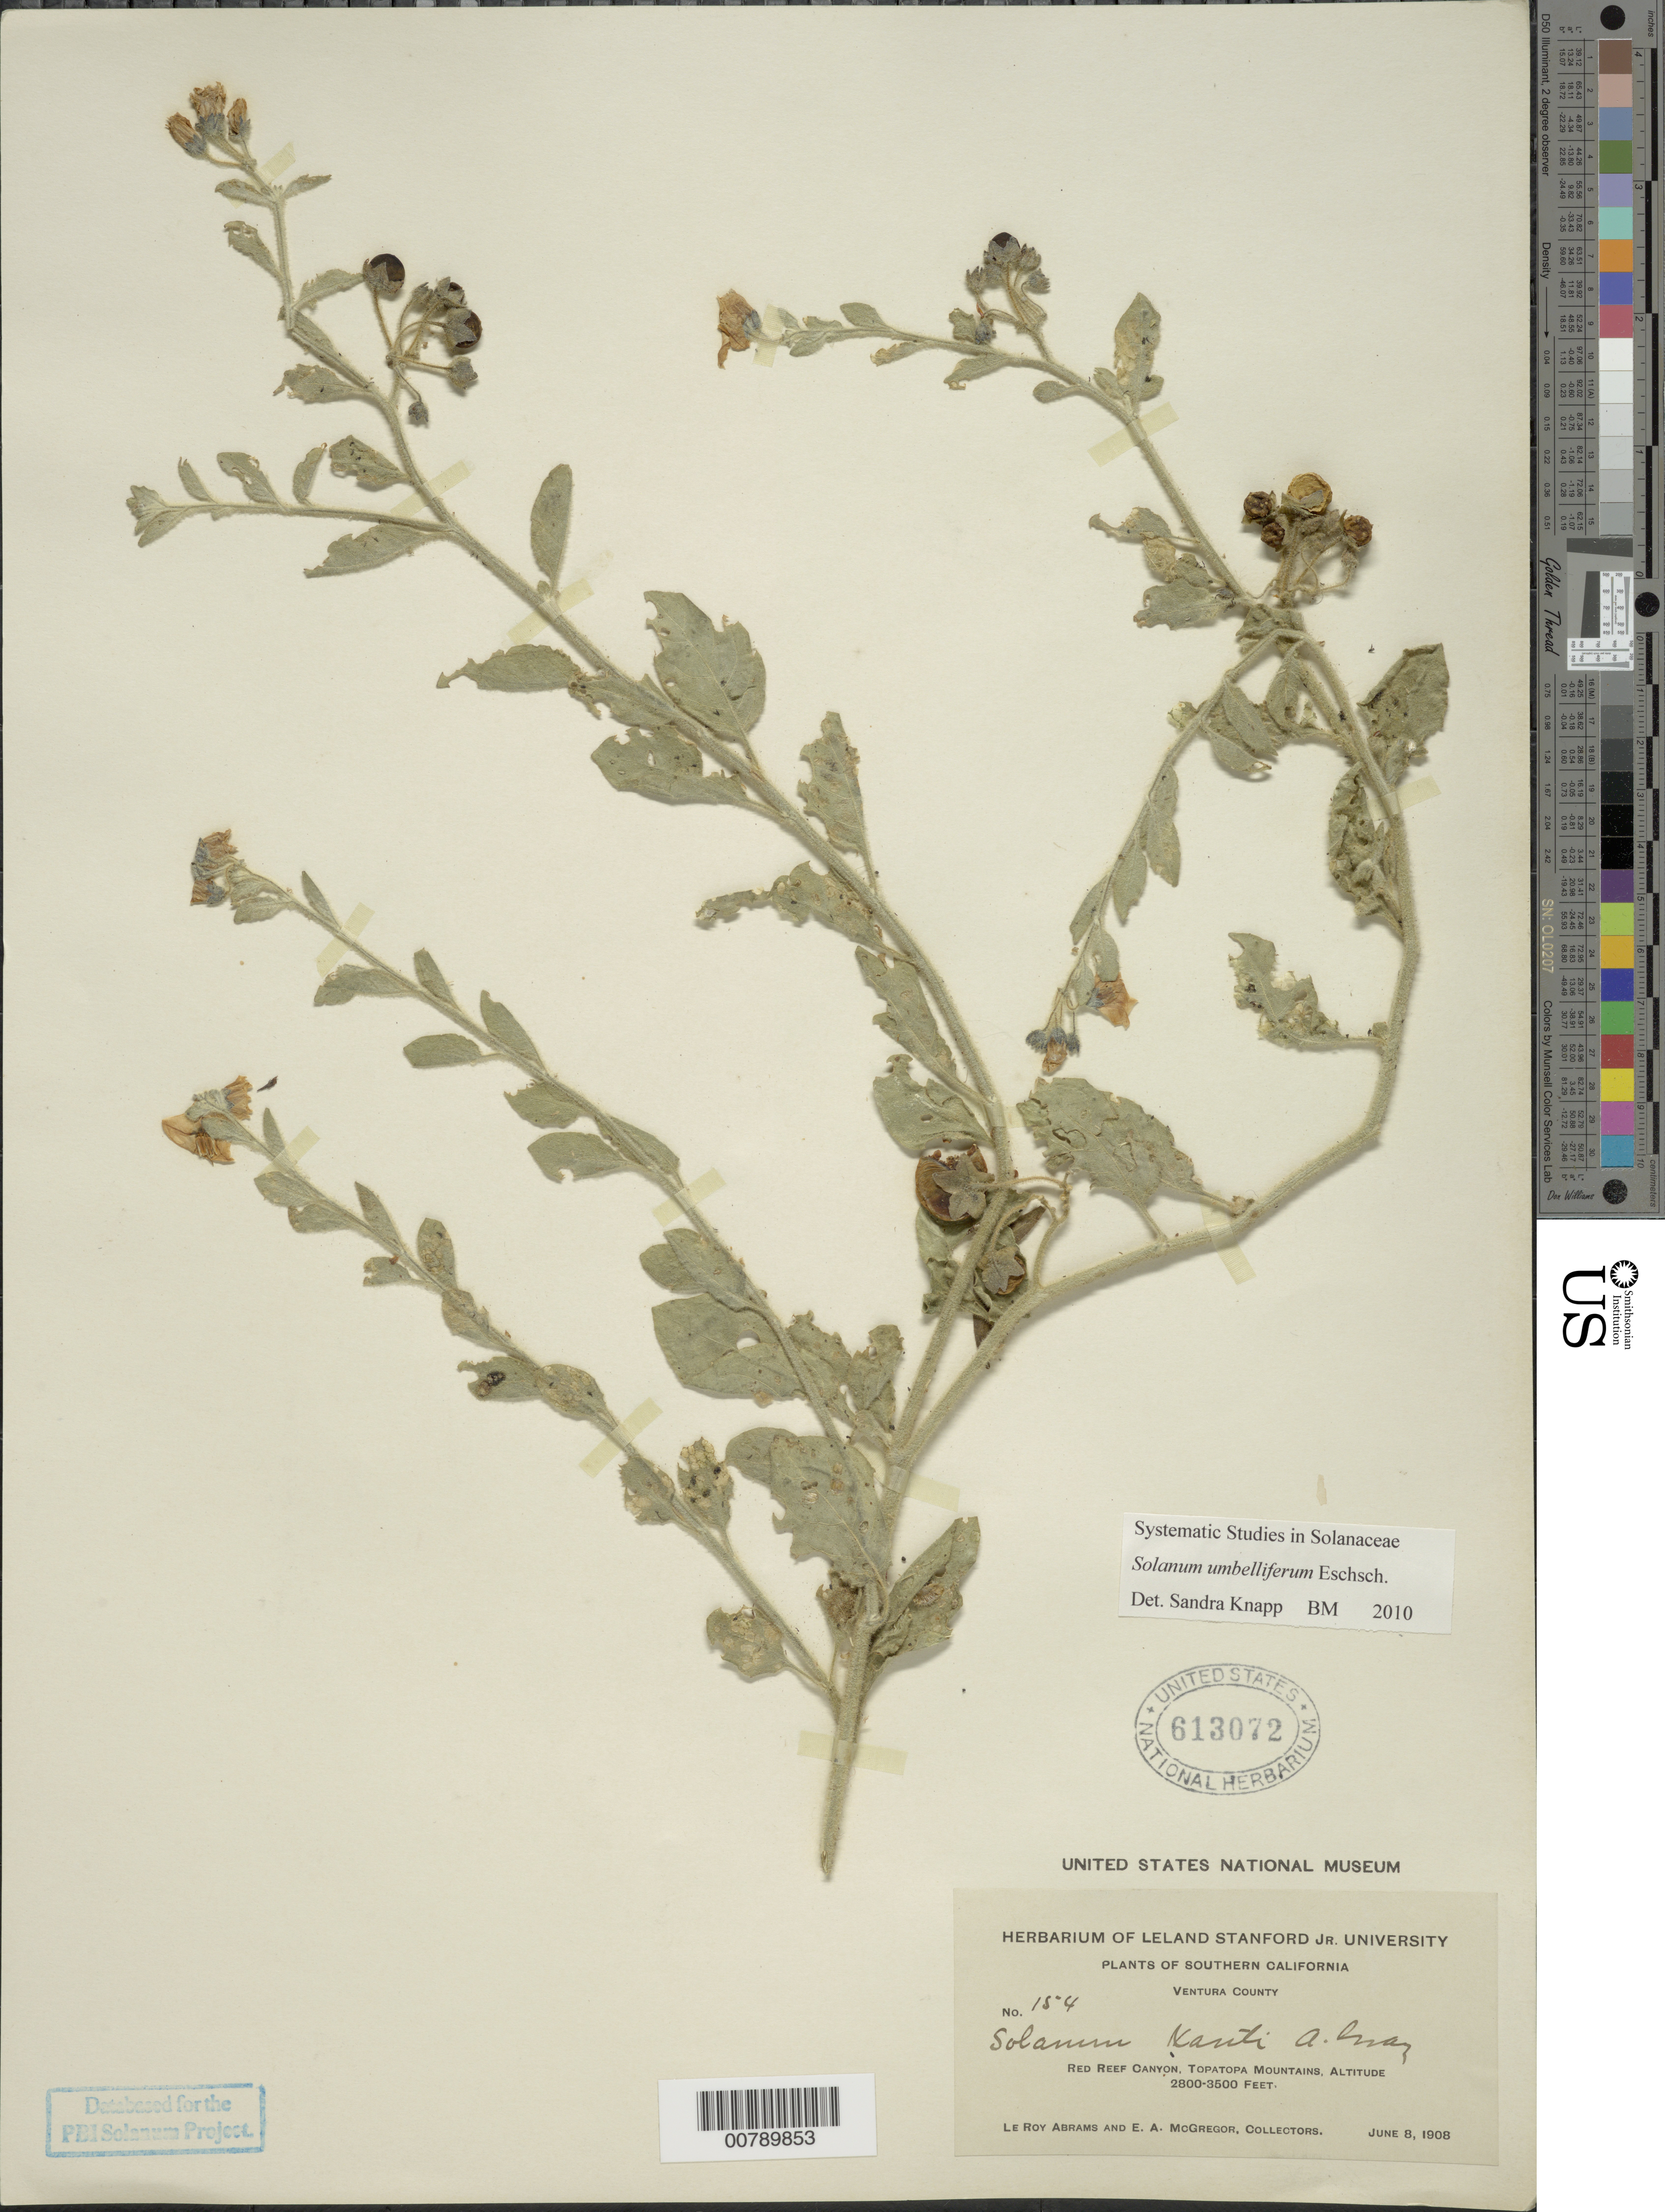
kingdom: Plantae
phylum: Tracheophyta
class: Magnoliopsida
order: Solanales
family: Solanaceae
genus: Solanum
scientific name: Solanum umbelliferum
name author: Eschsch.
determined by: Knapp, S. D.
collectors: L. Abrams & E. A. McGregor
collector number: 154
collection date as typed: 8 Jun 1908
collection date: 1908-06-08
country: United States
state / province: California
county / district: Ventura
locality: Topatopa Mountains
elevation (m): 853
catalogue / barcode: US 613072